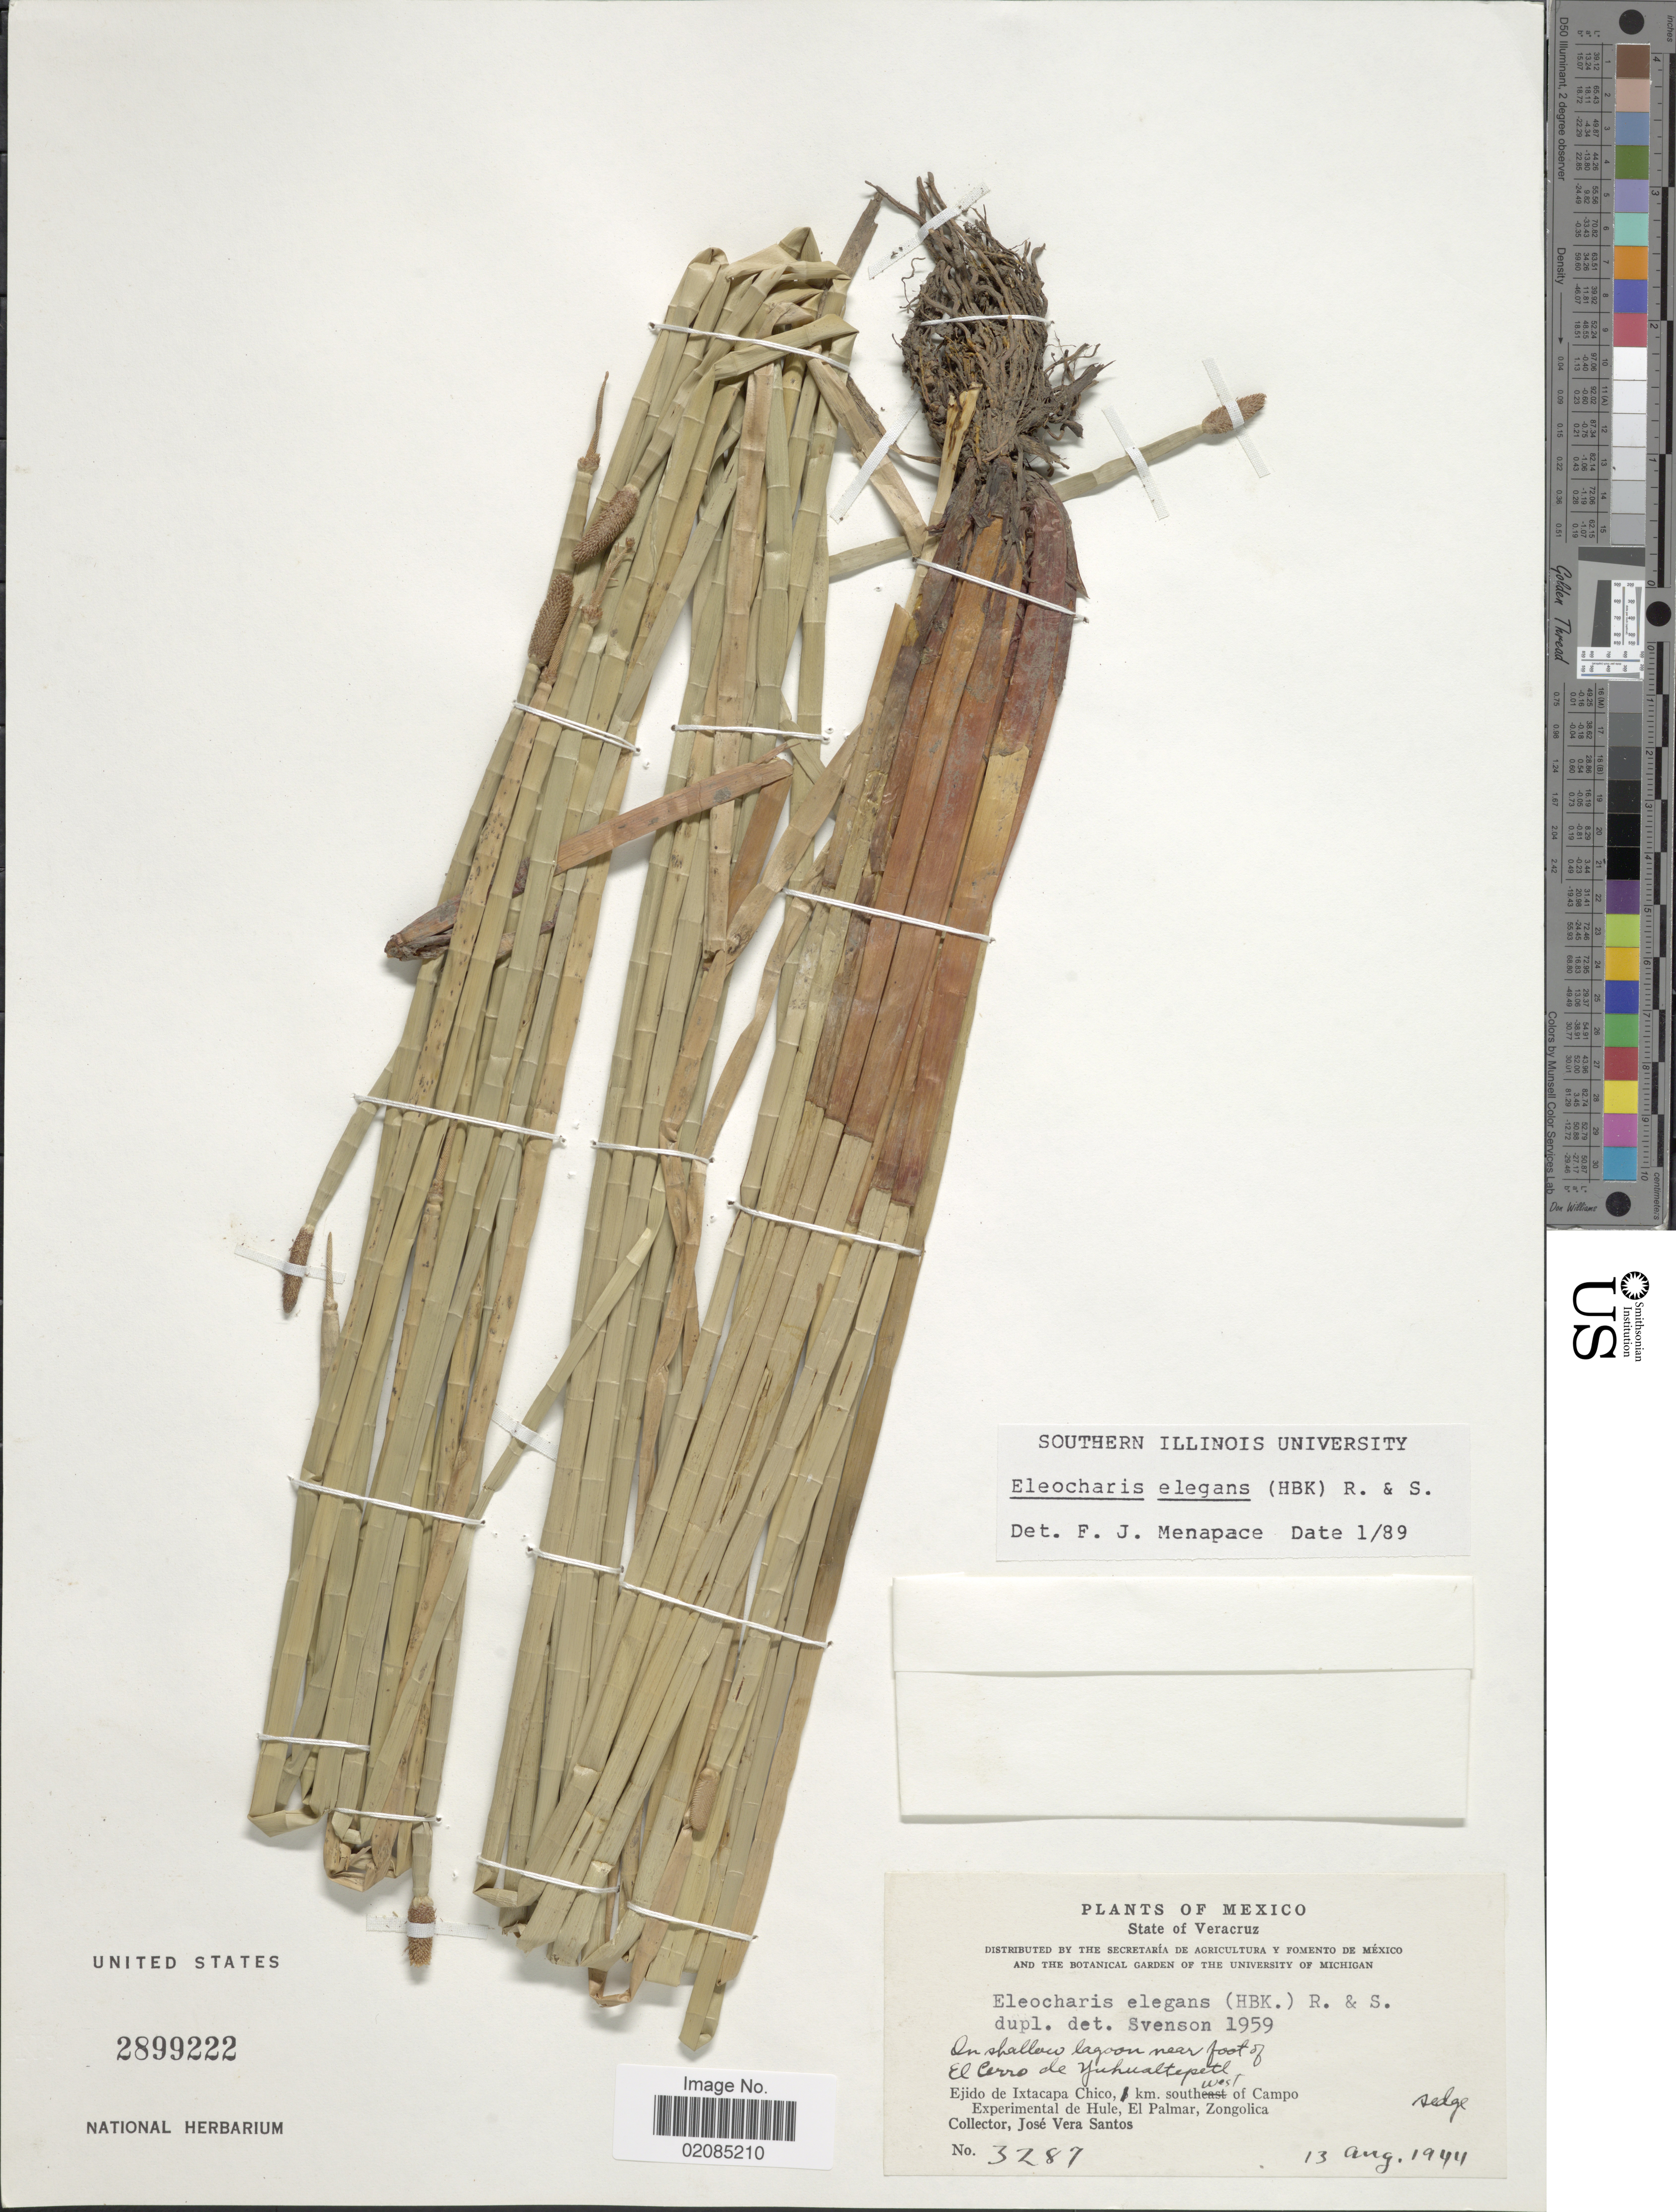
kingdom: Plantae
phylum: Tracheophyta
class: Liliopsida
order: Poales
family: Cyperaceae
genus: Eleocharis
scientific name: Eleocharis elegans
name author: (Kunth) Roem. & Schult.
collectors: J. V. Santos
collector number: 3287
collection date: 1944-08-13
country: Mexico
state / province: Veracruz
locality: lagoon near foot of El Cerro de Yuhualtepetl. Ejido de Ixtacapa Chico, 1 km. southwest of Campo Experimental de Hule, El Palmar, Zongolica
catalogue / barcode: US 2899222